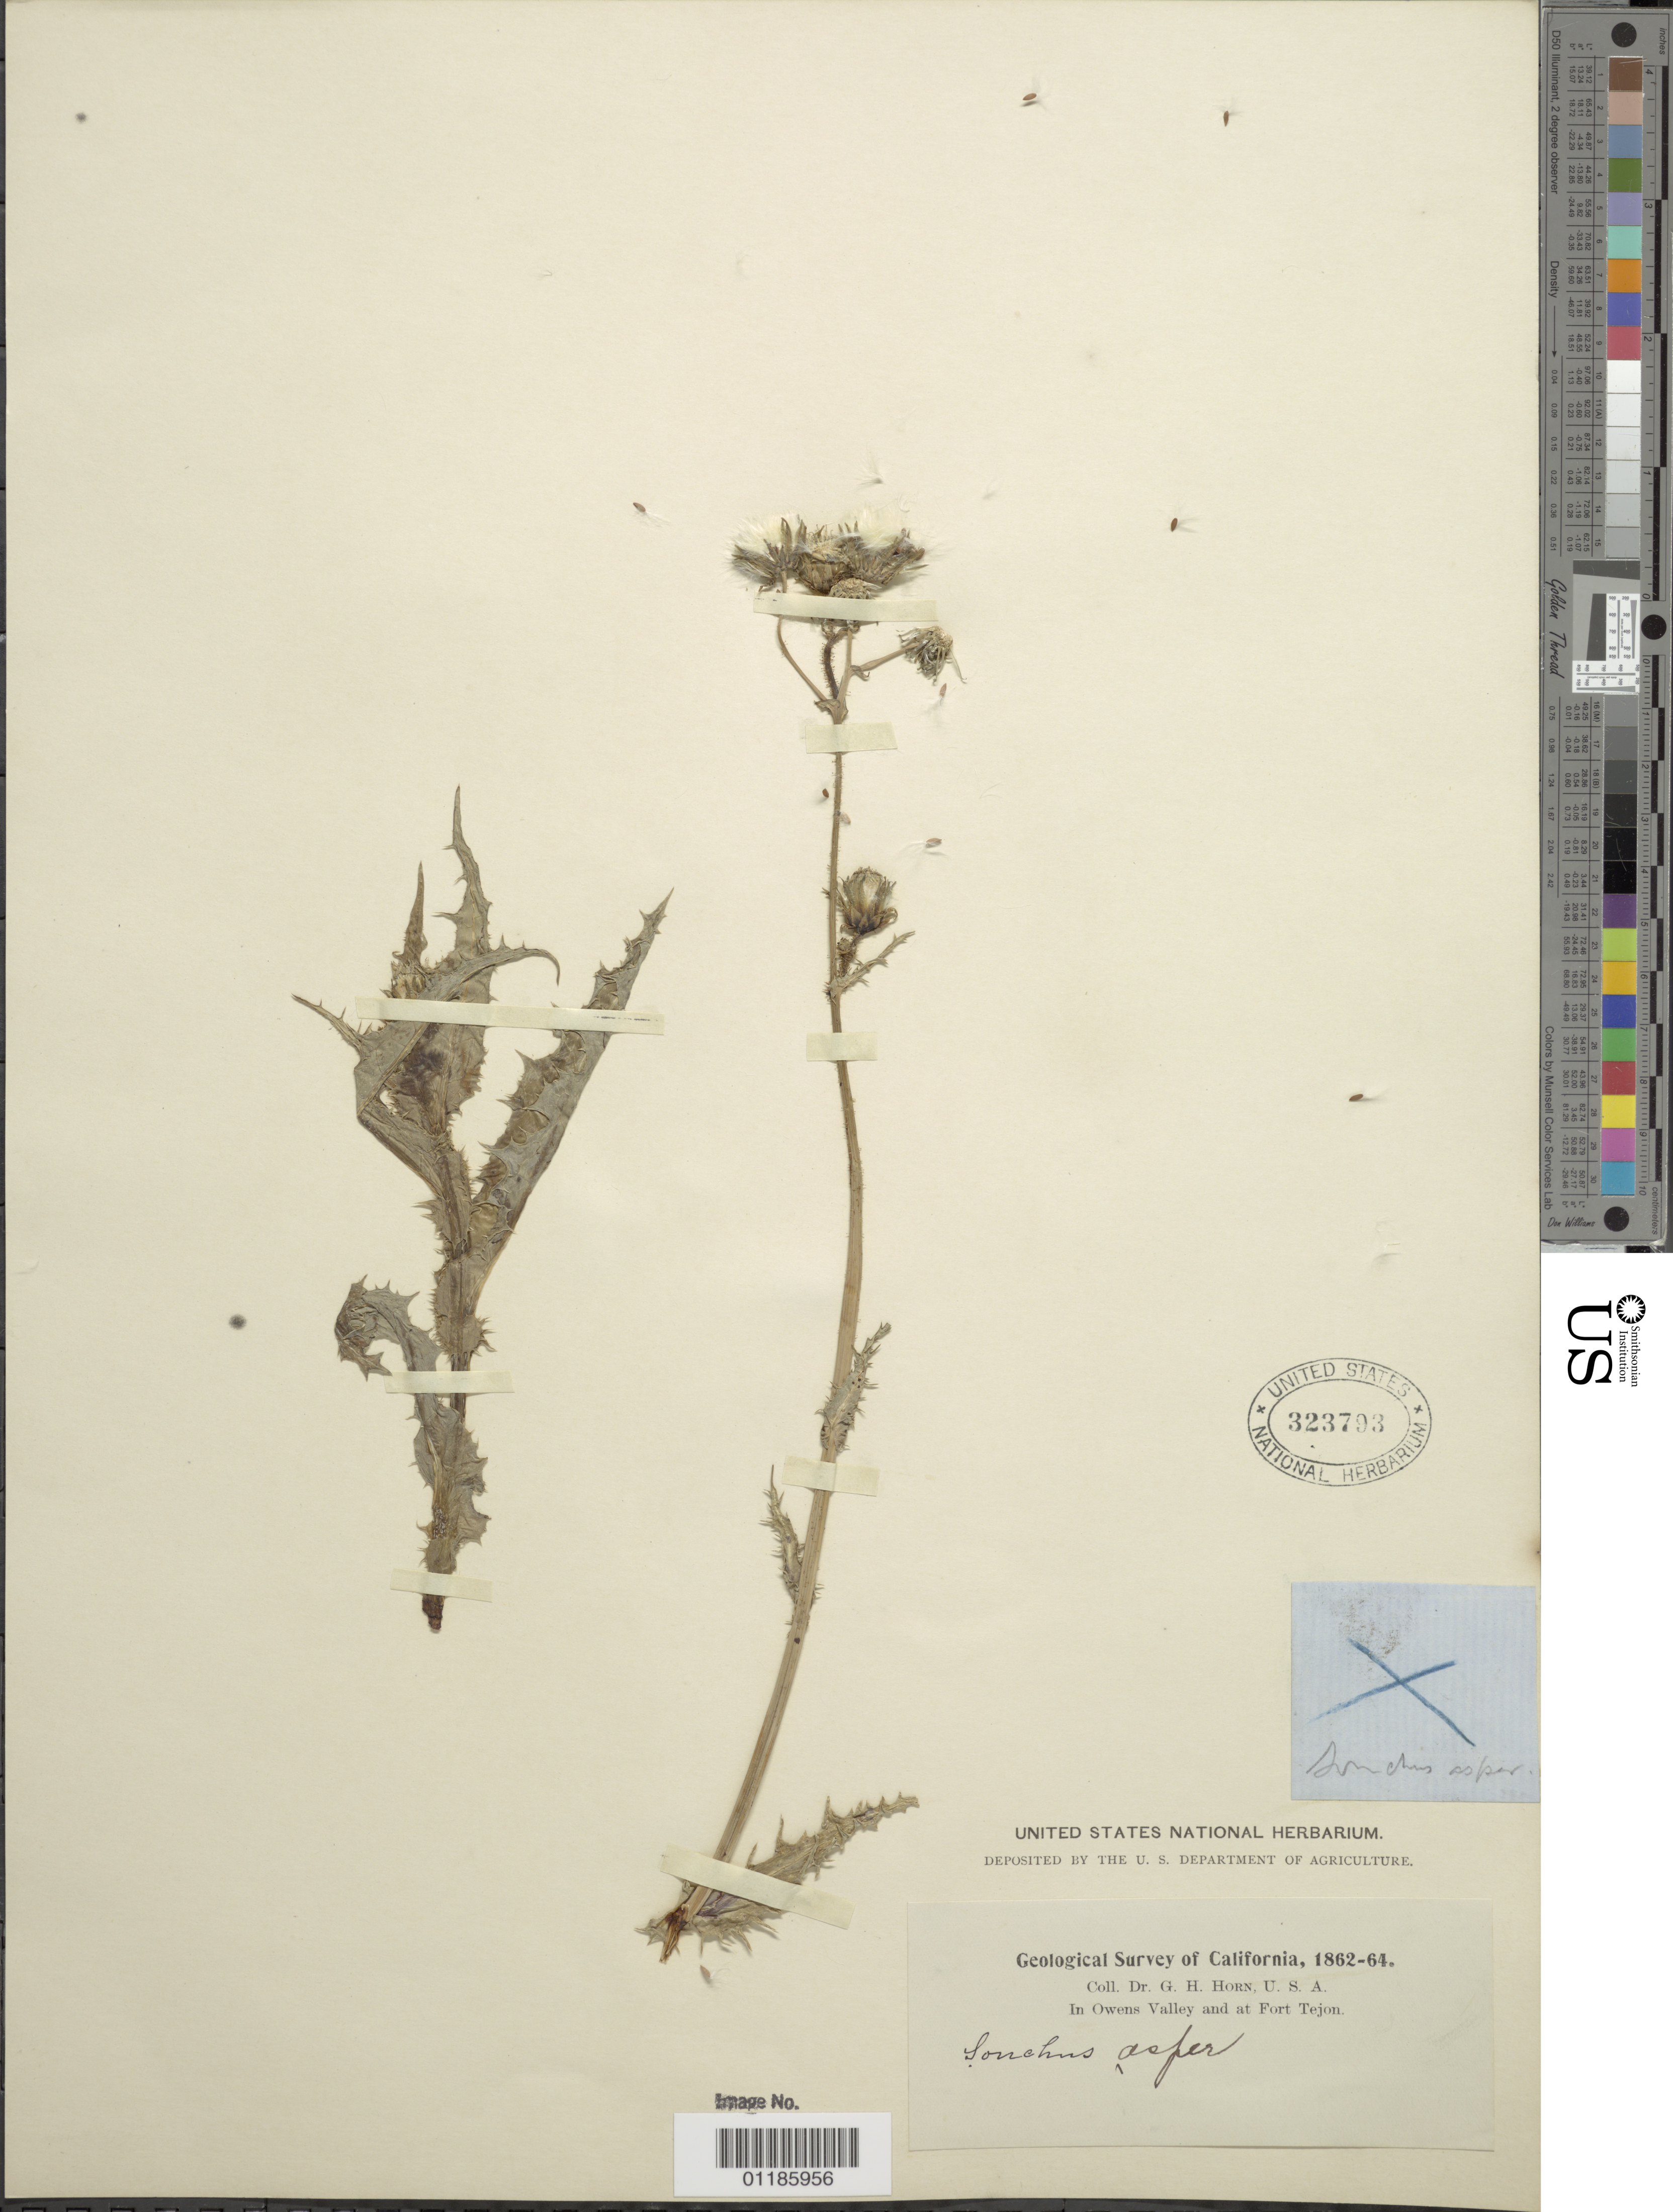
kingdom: Plantae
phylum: Tracheophyta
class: Magnoliopsida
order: Asterales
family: Asteraceae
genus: Sonchus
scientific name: Sonchus asper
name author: (L.) Hill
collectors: G. Horn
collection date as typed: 1862 to -- --- 1864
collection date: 1862/1864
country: United States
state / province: California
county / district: Kern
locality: In Owens Valley and at Fort Tejon.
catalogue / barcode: US 323793